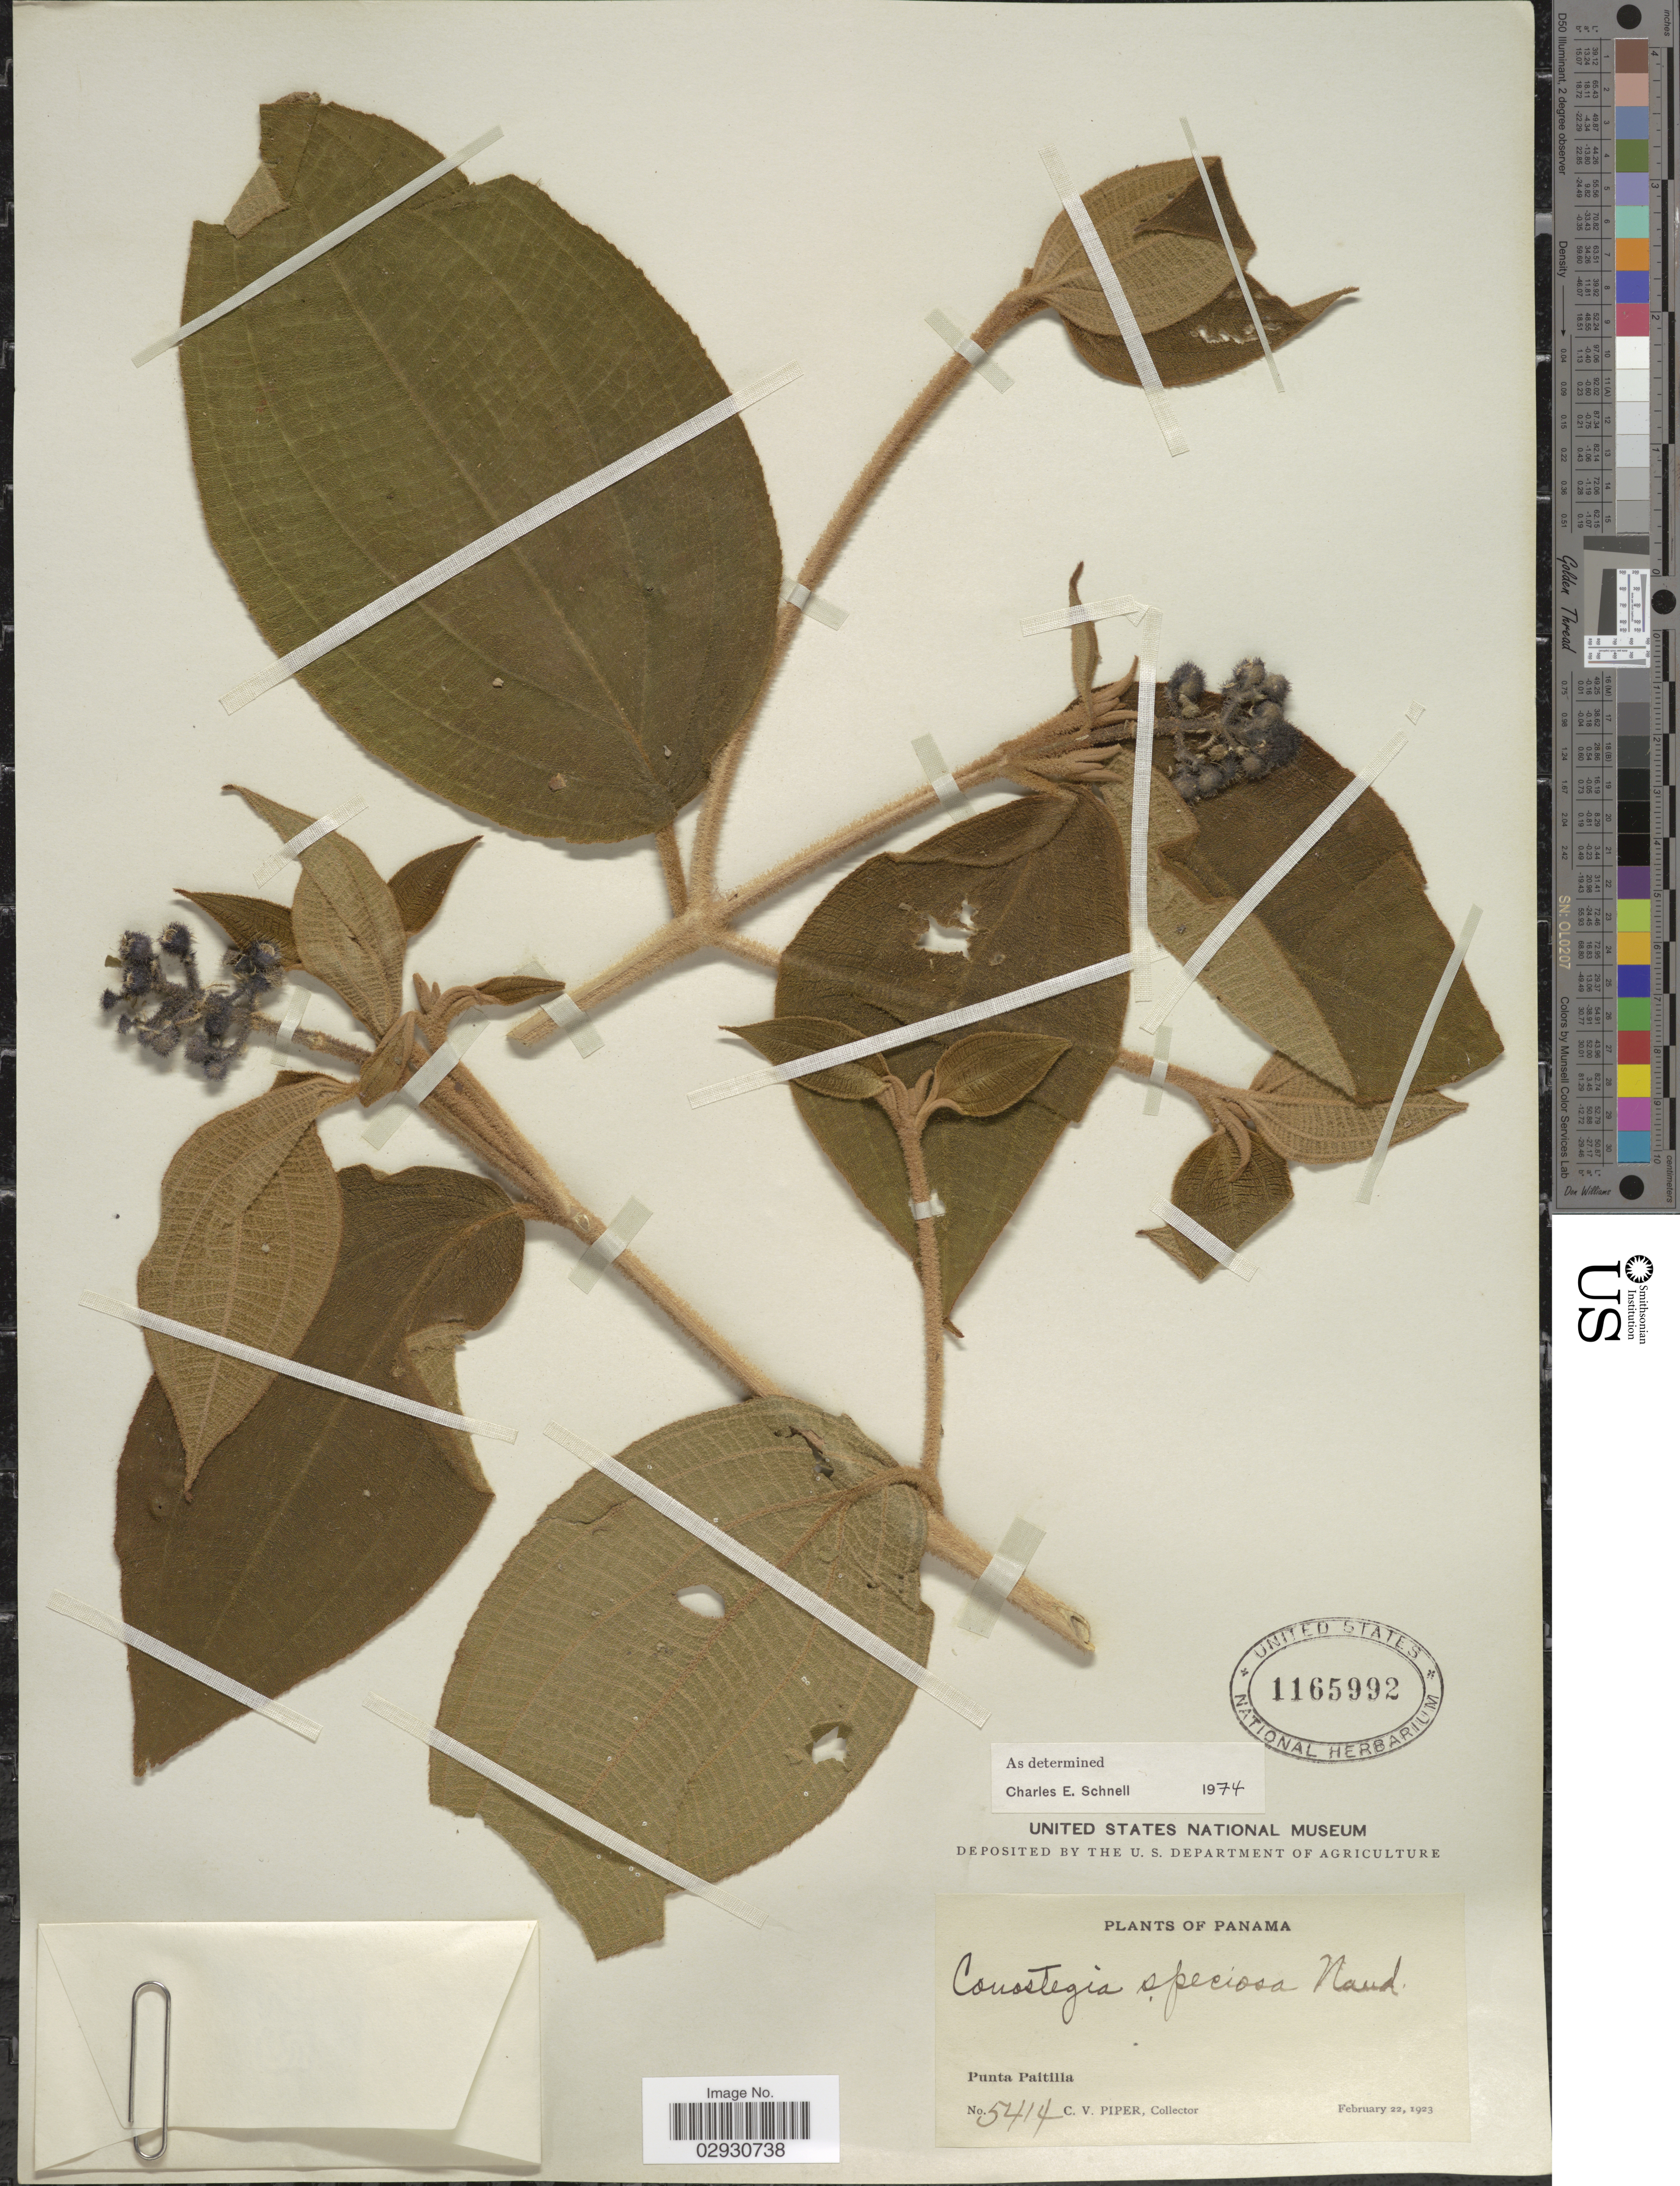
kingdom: Plantae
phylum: Tracheophyta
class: Magnoliopsida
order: Myrtales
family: Melastomataceae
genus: Conostegia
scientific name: Conostegia speciosa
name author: Naudin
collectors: C. V. Piper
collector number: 5414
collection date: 1923-02-22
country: Panama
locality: Punta Paitilla.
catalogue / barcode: US 1165992